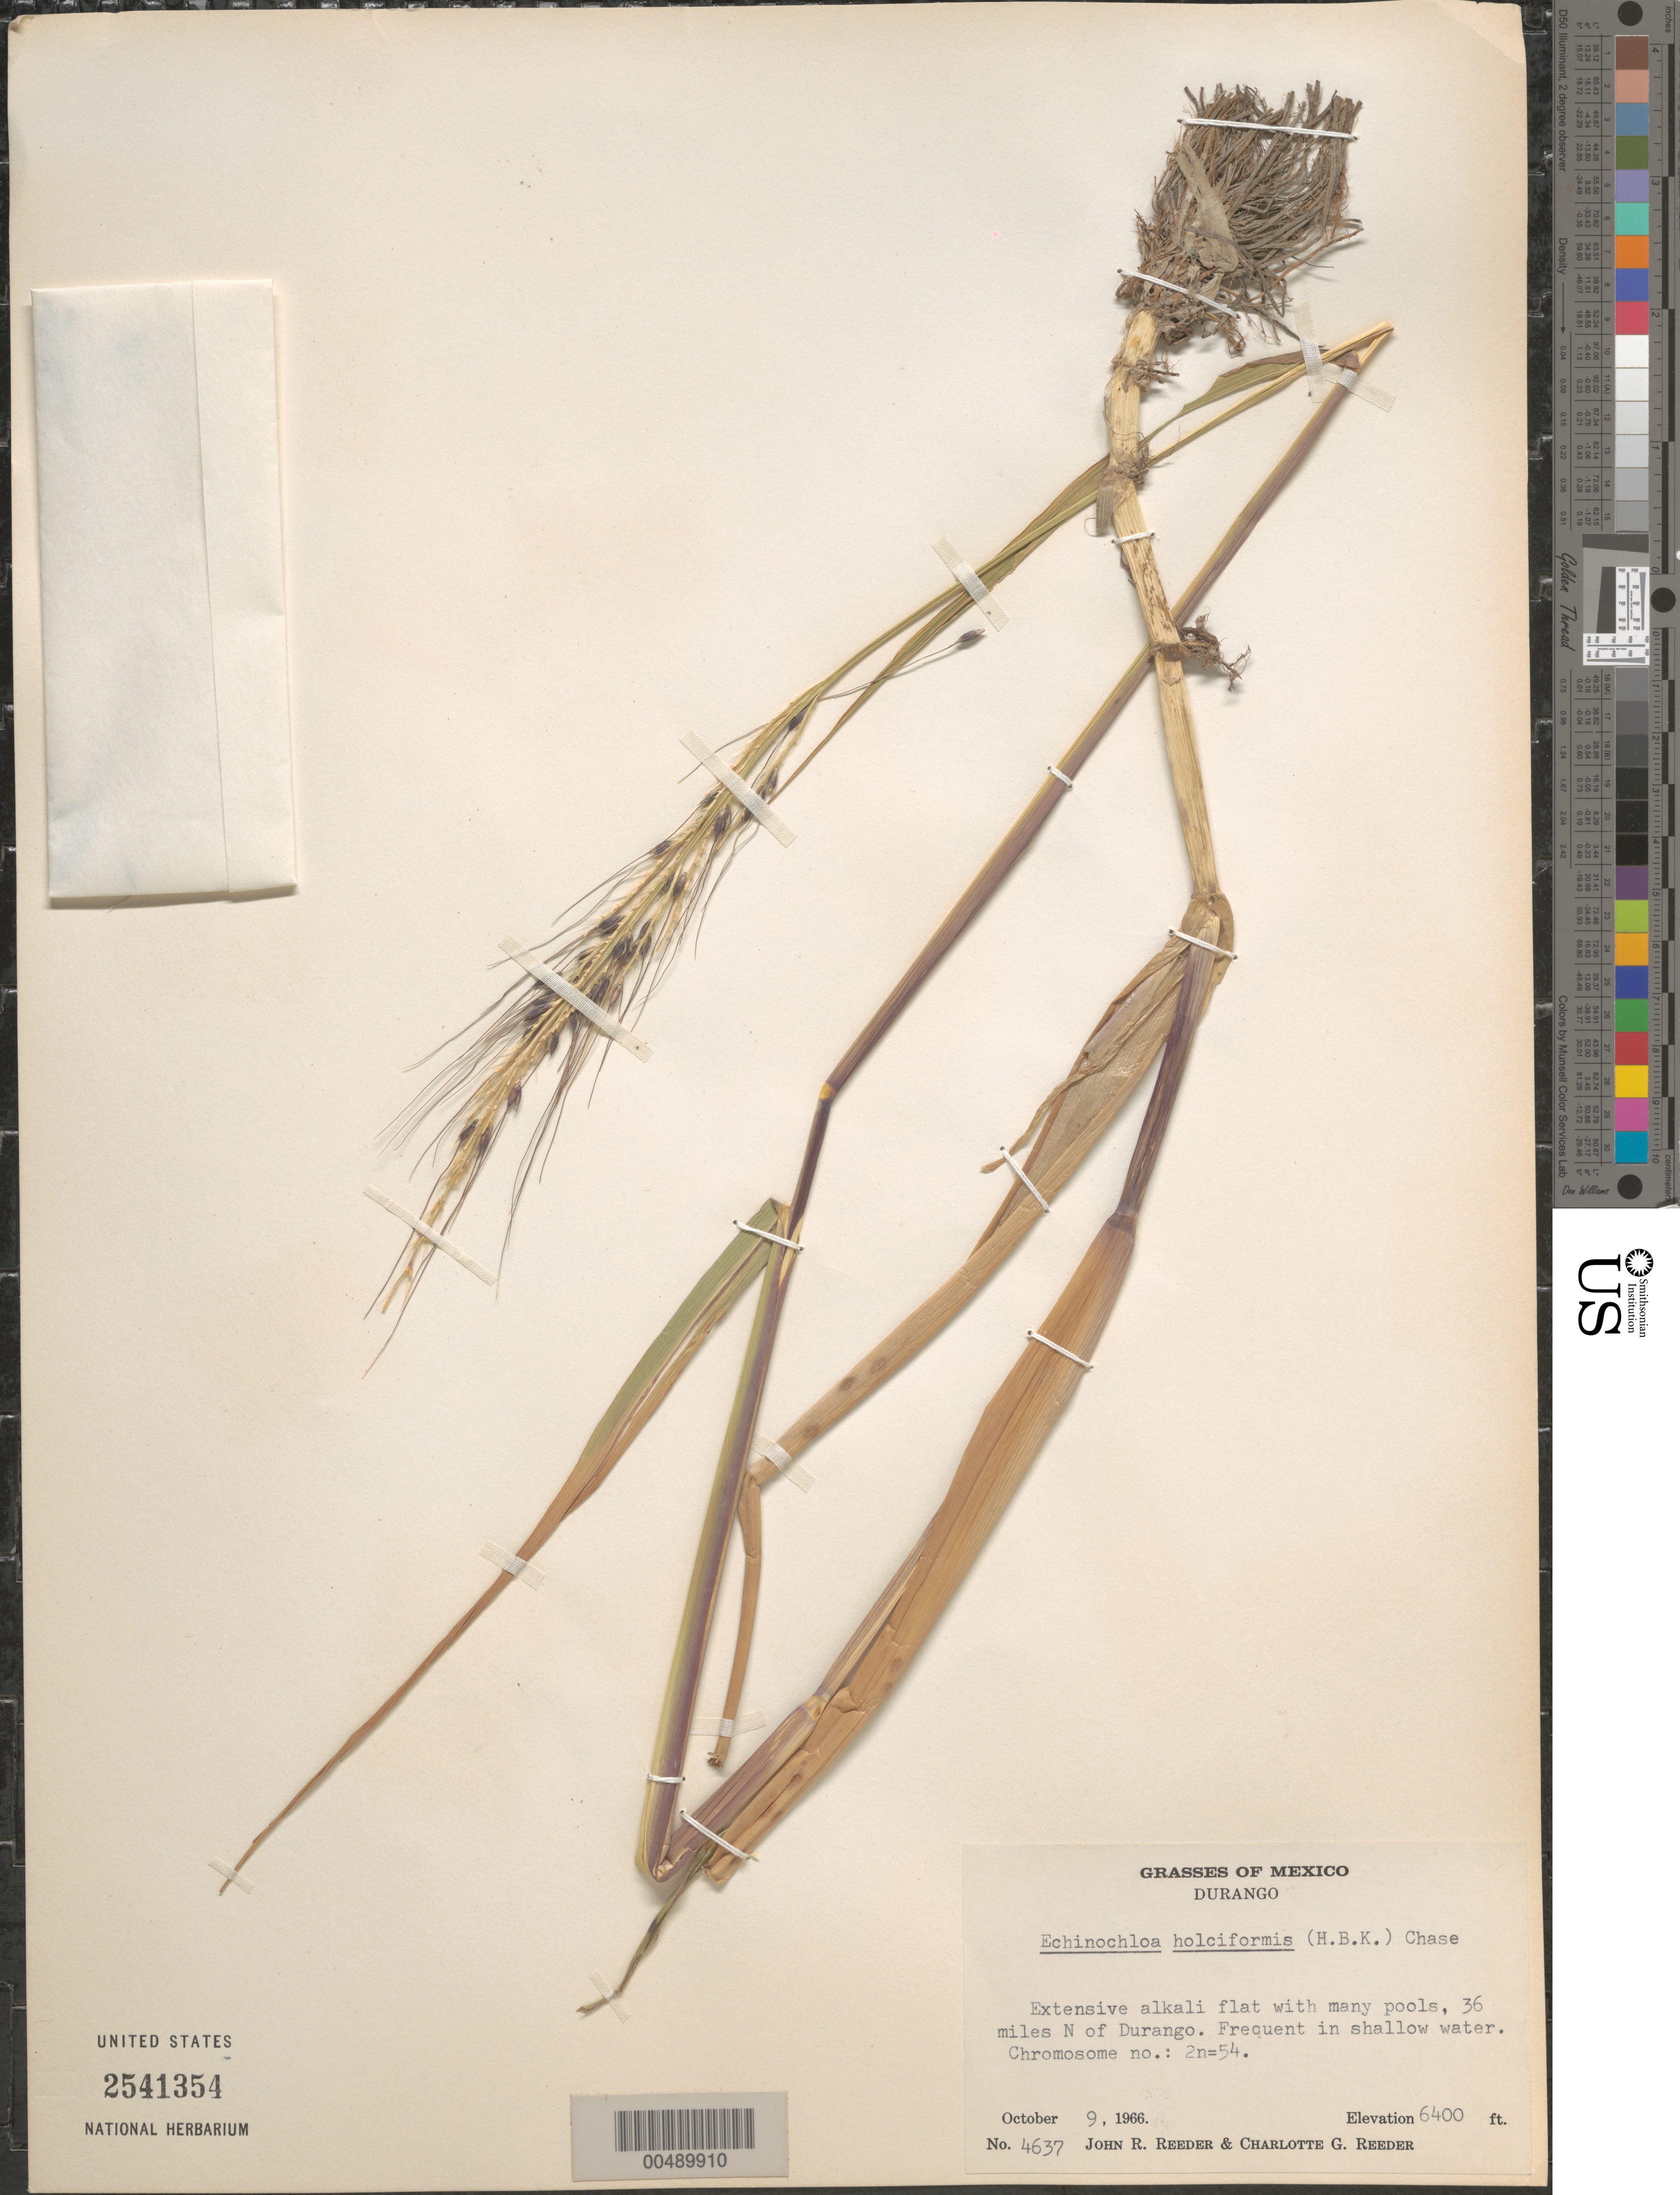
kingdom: Plantae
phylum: Tracheophyta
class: Liliopsida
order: Poales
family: Poaceae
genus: Echinochloa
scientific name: Echinochloa holciformis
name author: (Kunth) Chase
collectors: J. R. Reeder & C. G. Reeder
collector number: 4637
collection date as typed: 9 Oct 1966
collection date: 1966-10-09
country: Mexico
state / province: Durango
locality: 36 mi N of Durango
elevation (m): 1951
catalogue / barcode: US 2541354